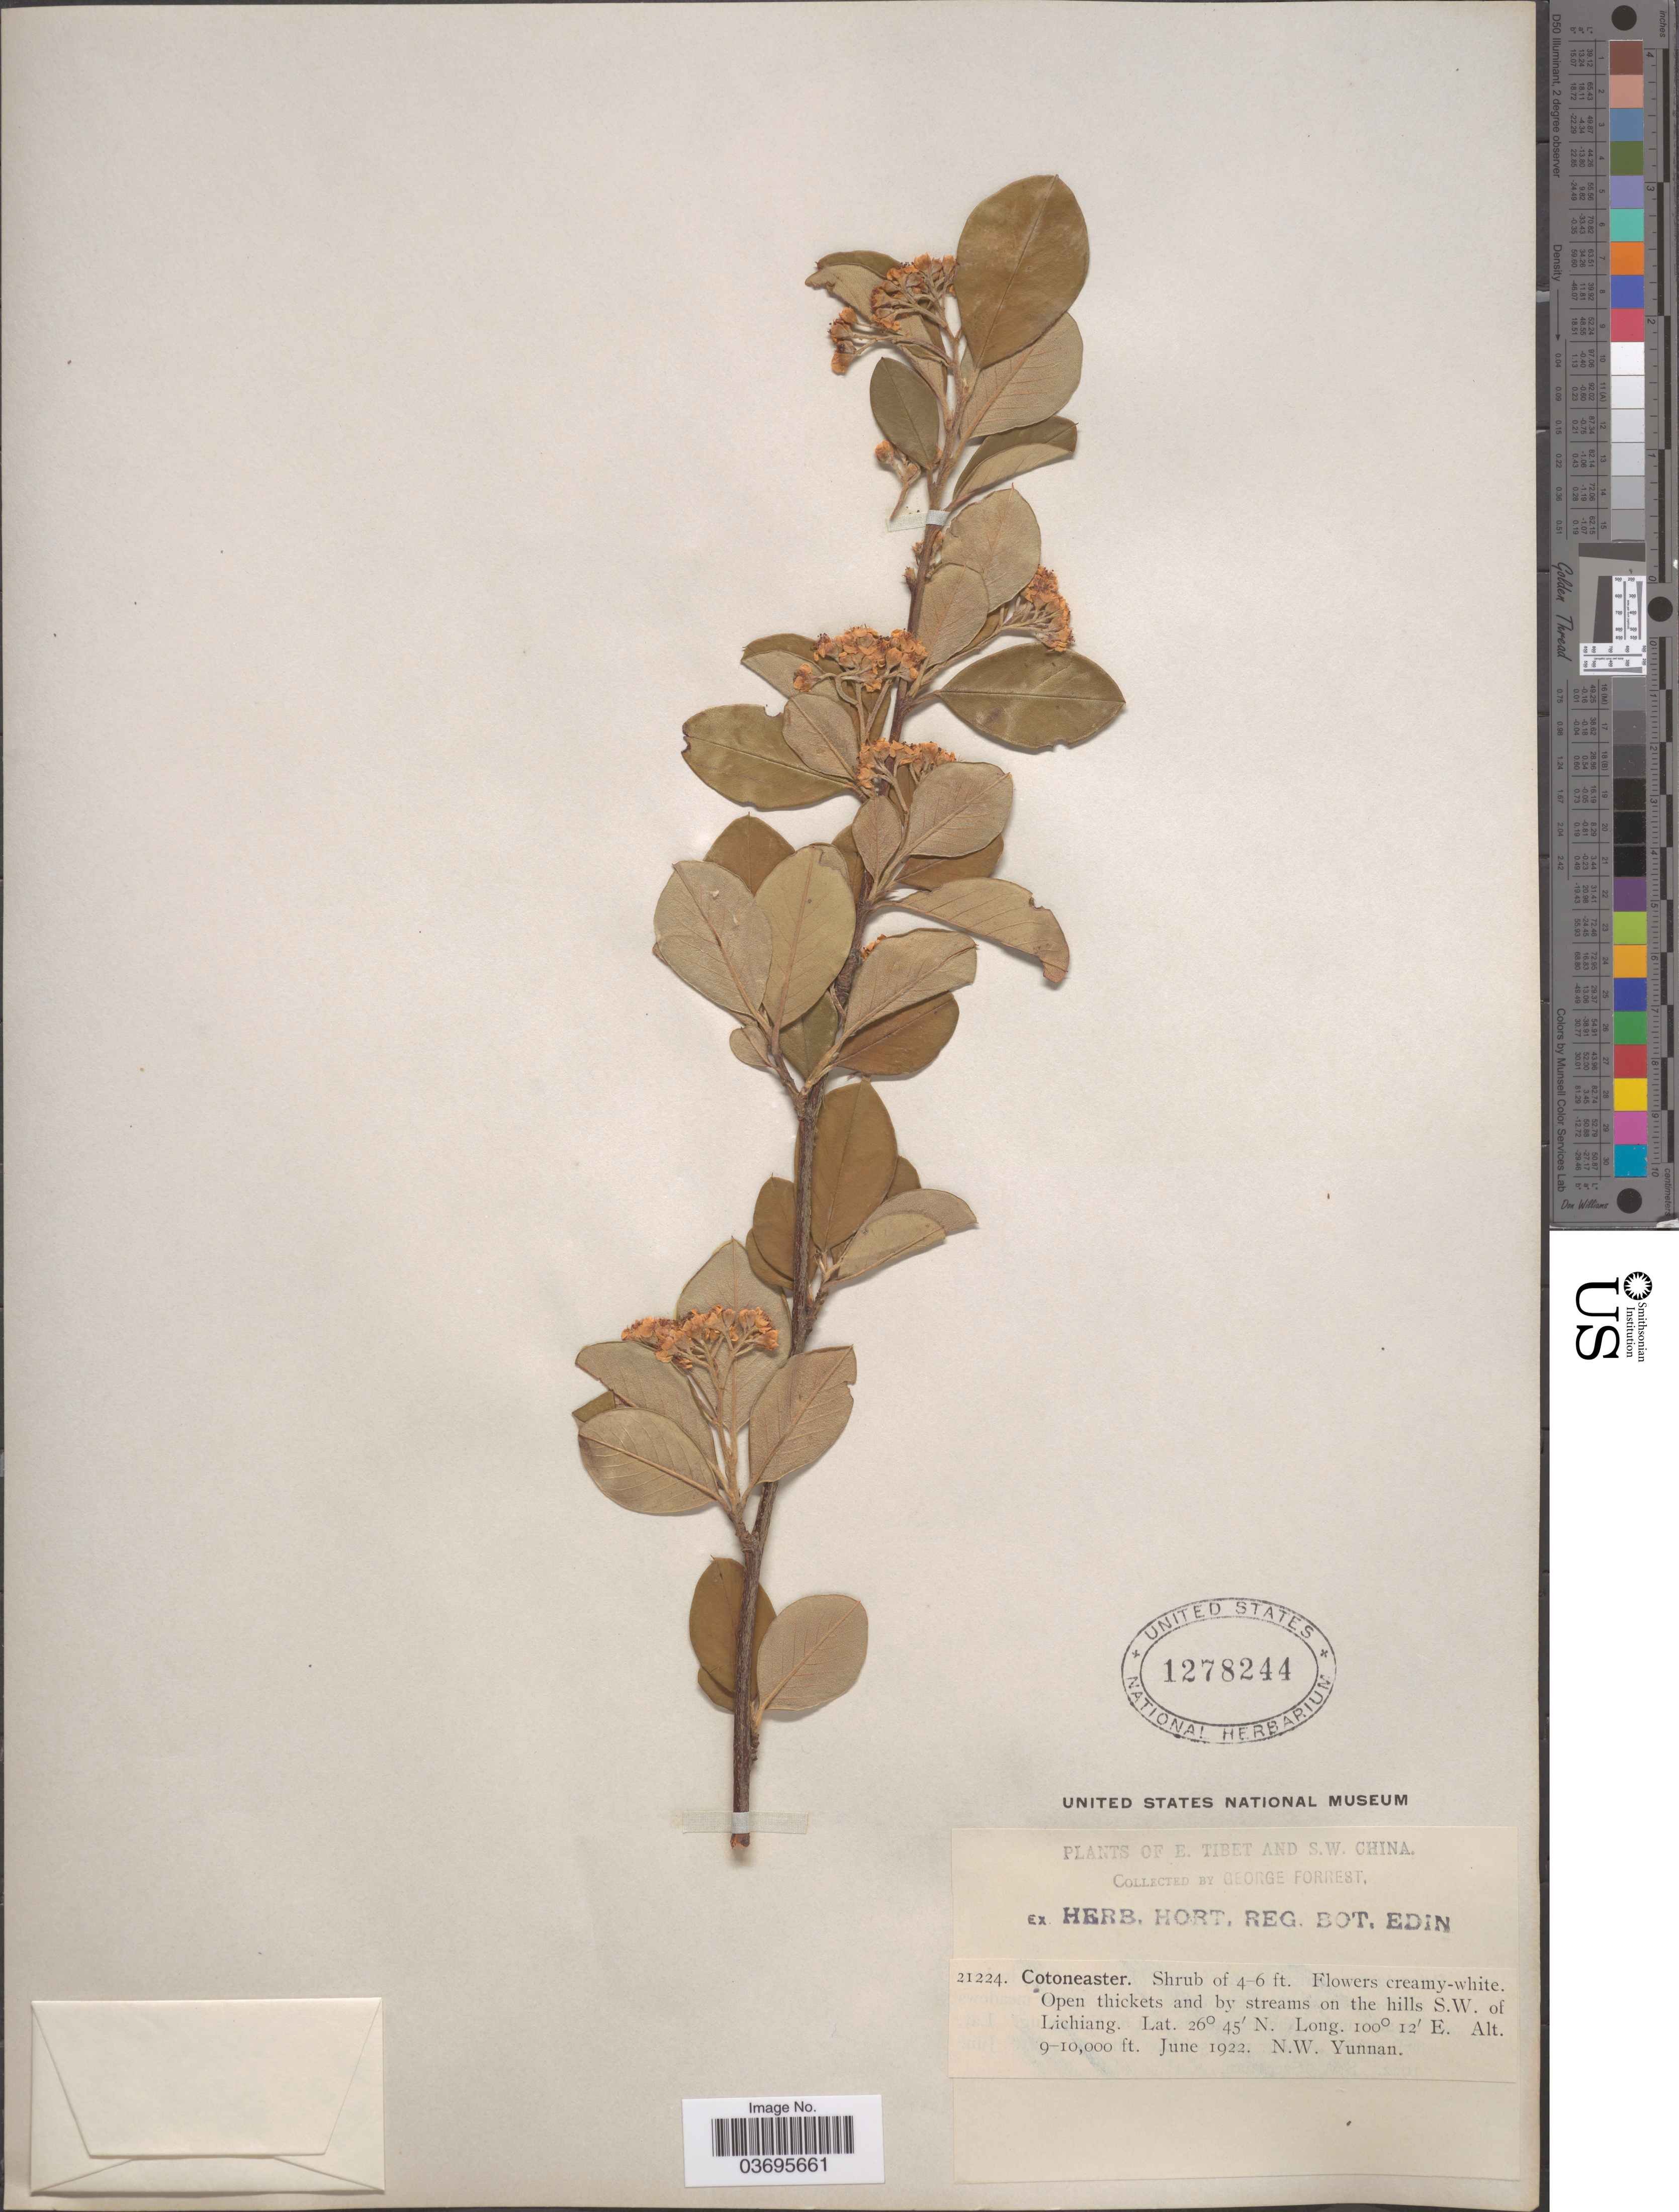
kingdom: Plantae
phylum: Tracheophyta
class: Magnoliopsida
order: Rosales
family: Rosaceae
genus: Cotoneaster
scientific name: Cotoneaster sp.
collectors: G. Forrest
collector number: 21224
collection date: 1922-06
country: China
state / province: Yunnan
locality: E. Tibet and S.W. China. On the hills S.W. of Lichiang. N.W. Yunnan.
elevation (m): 2743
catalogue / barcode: US 1278244